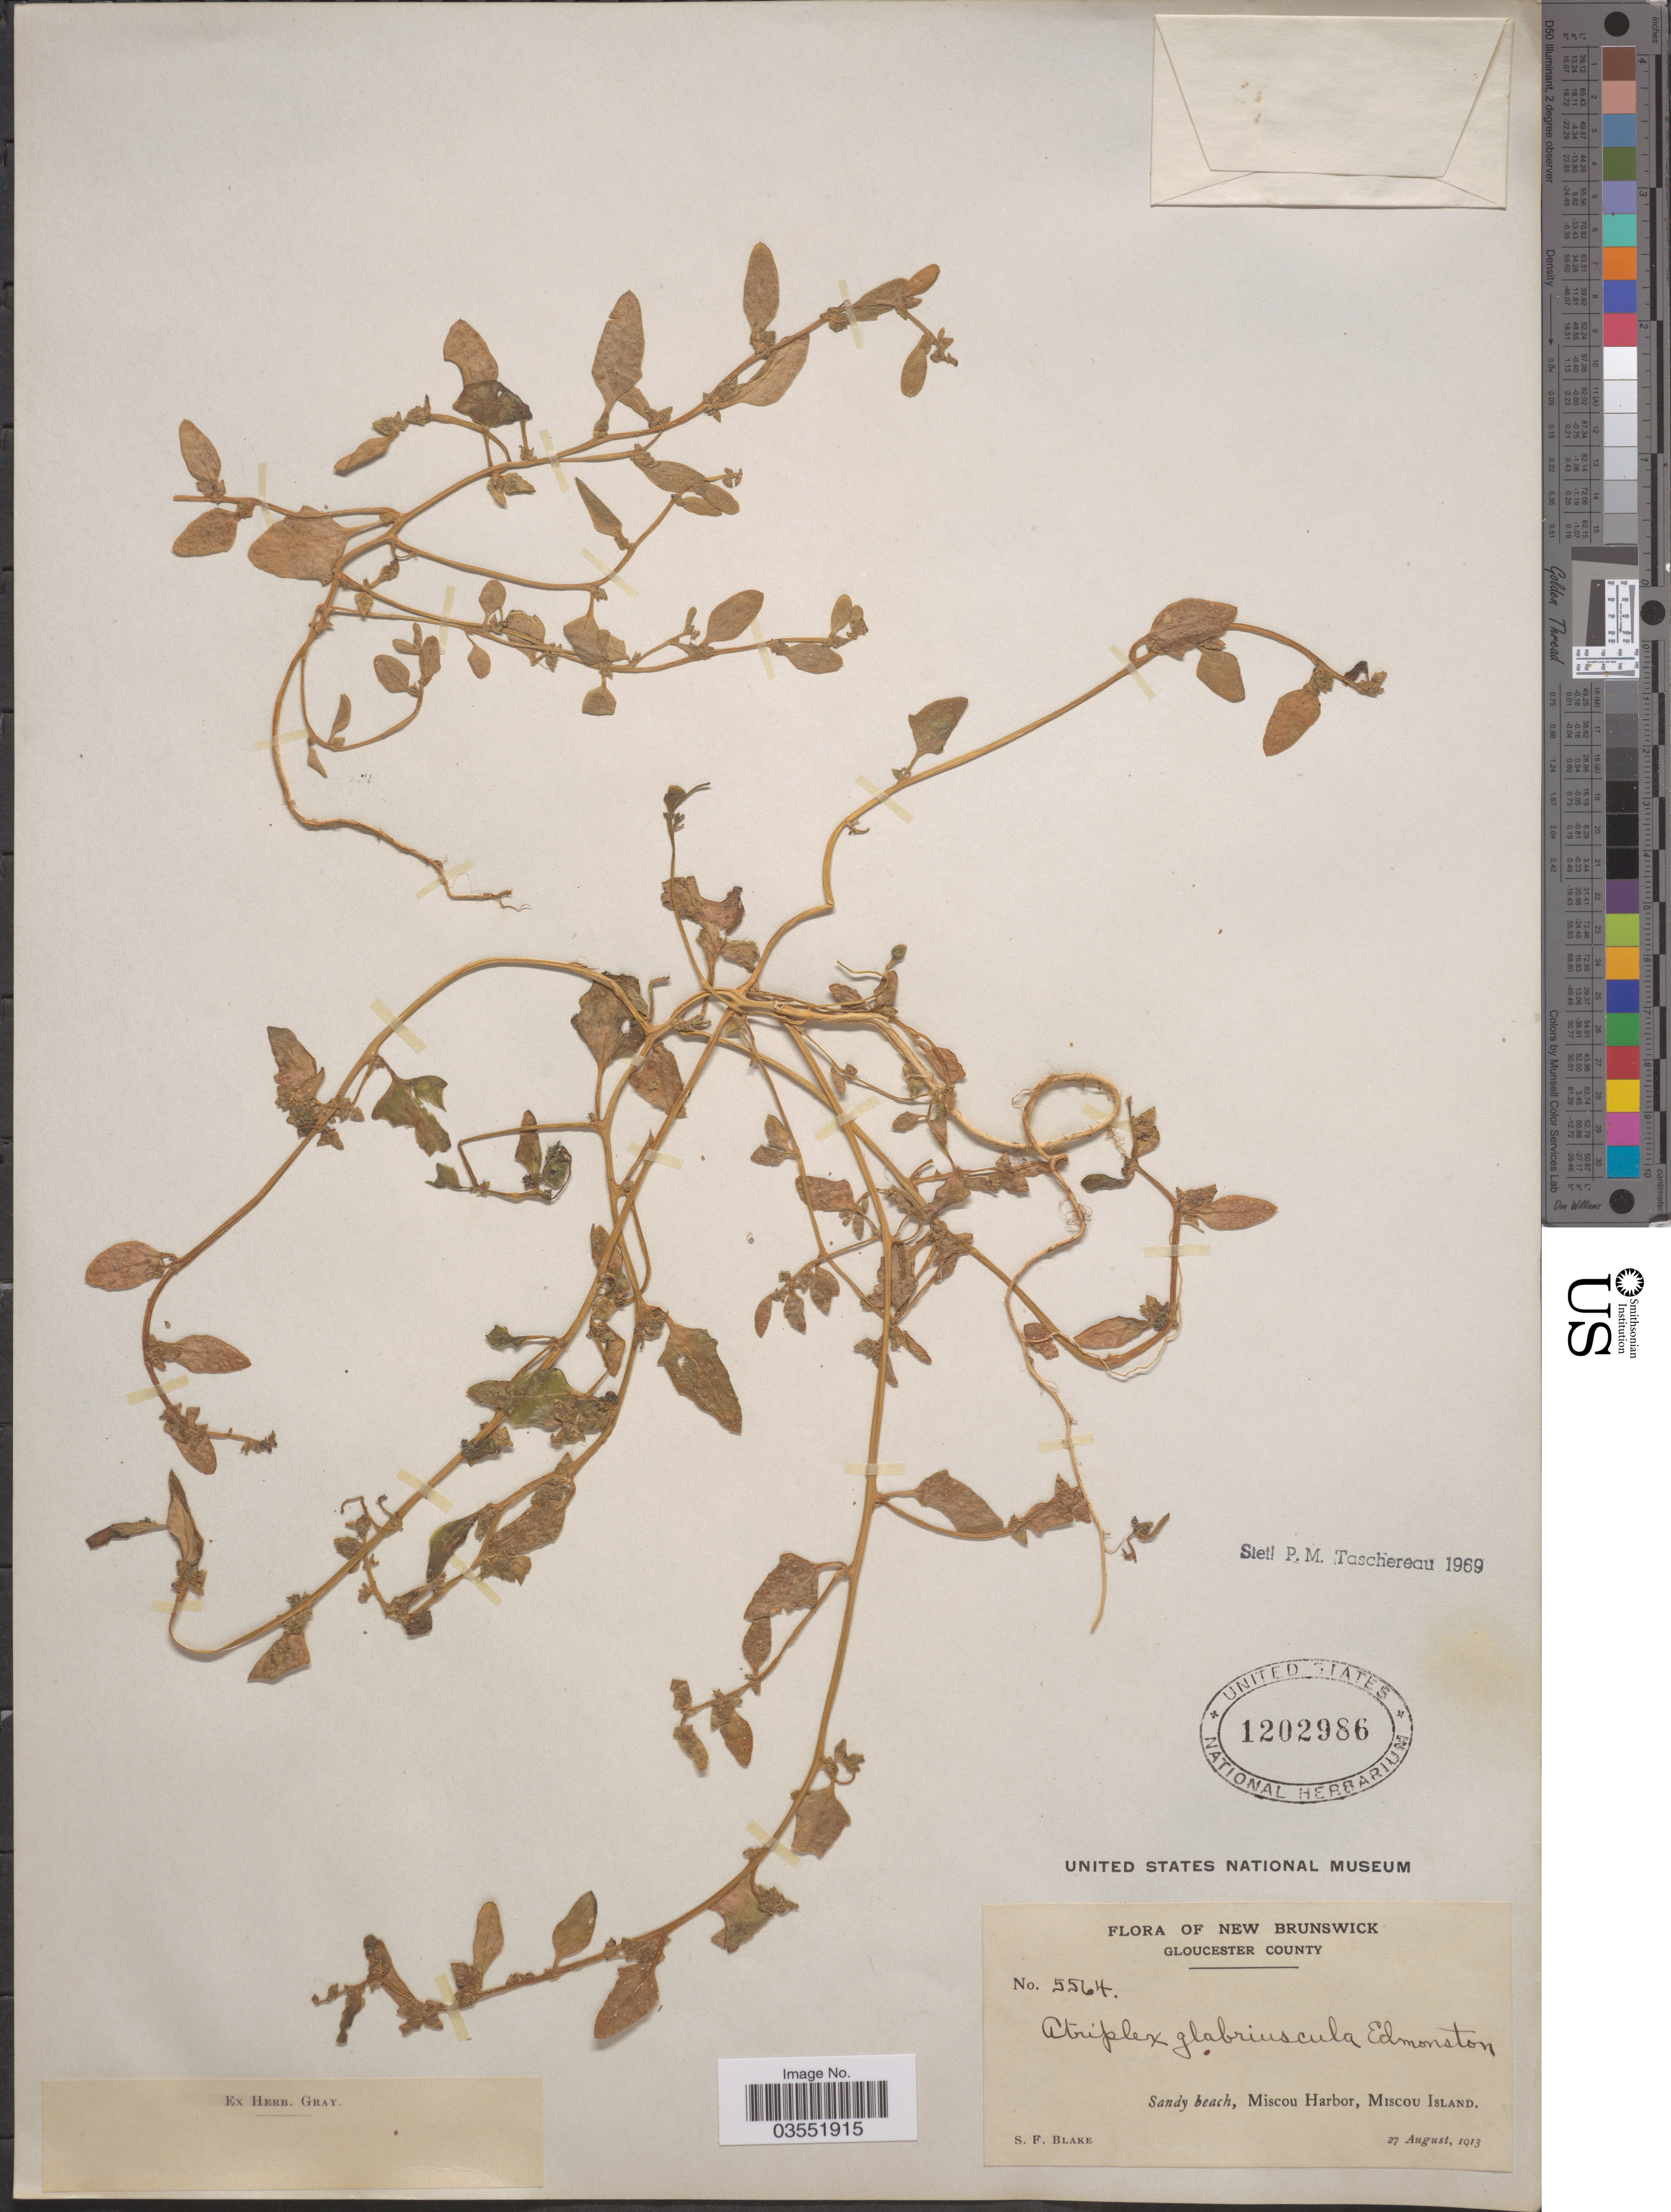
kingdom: Plantae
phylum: Tracheophyta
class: Magnoliopsida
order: Caryophyllales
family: Amaranthaceae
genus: Atriplex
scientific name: Atriplex glabriuscula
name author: Edmondston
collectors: S. Blake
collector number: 5564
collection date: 1913-08-27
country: Canada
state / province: New Brunswick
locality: Gloucester County. Sandy beach, Miscou Harbor, Miscou Island.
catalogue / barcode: US 1202986